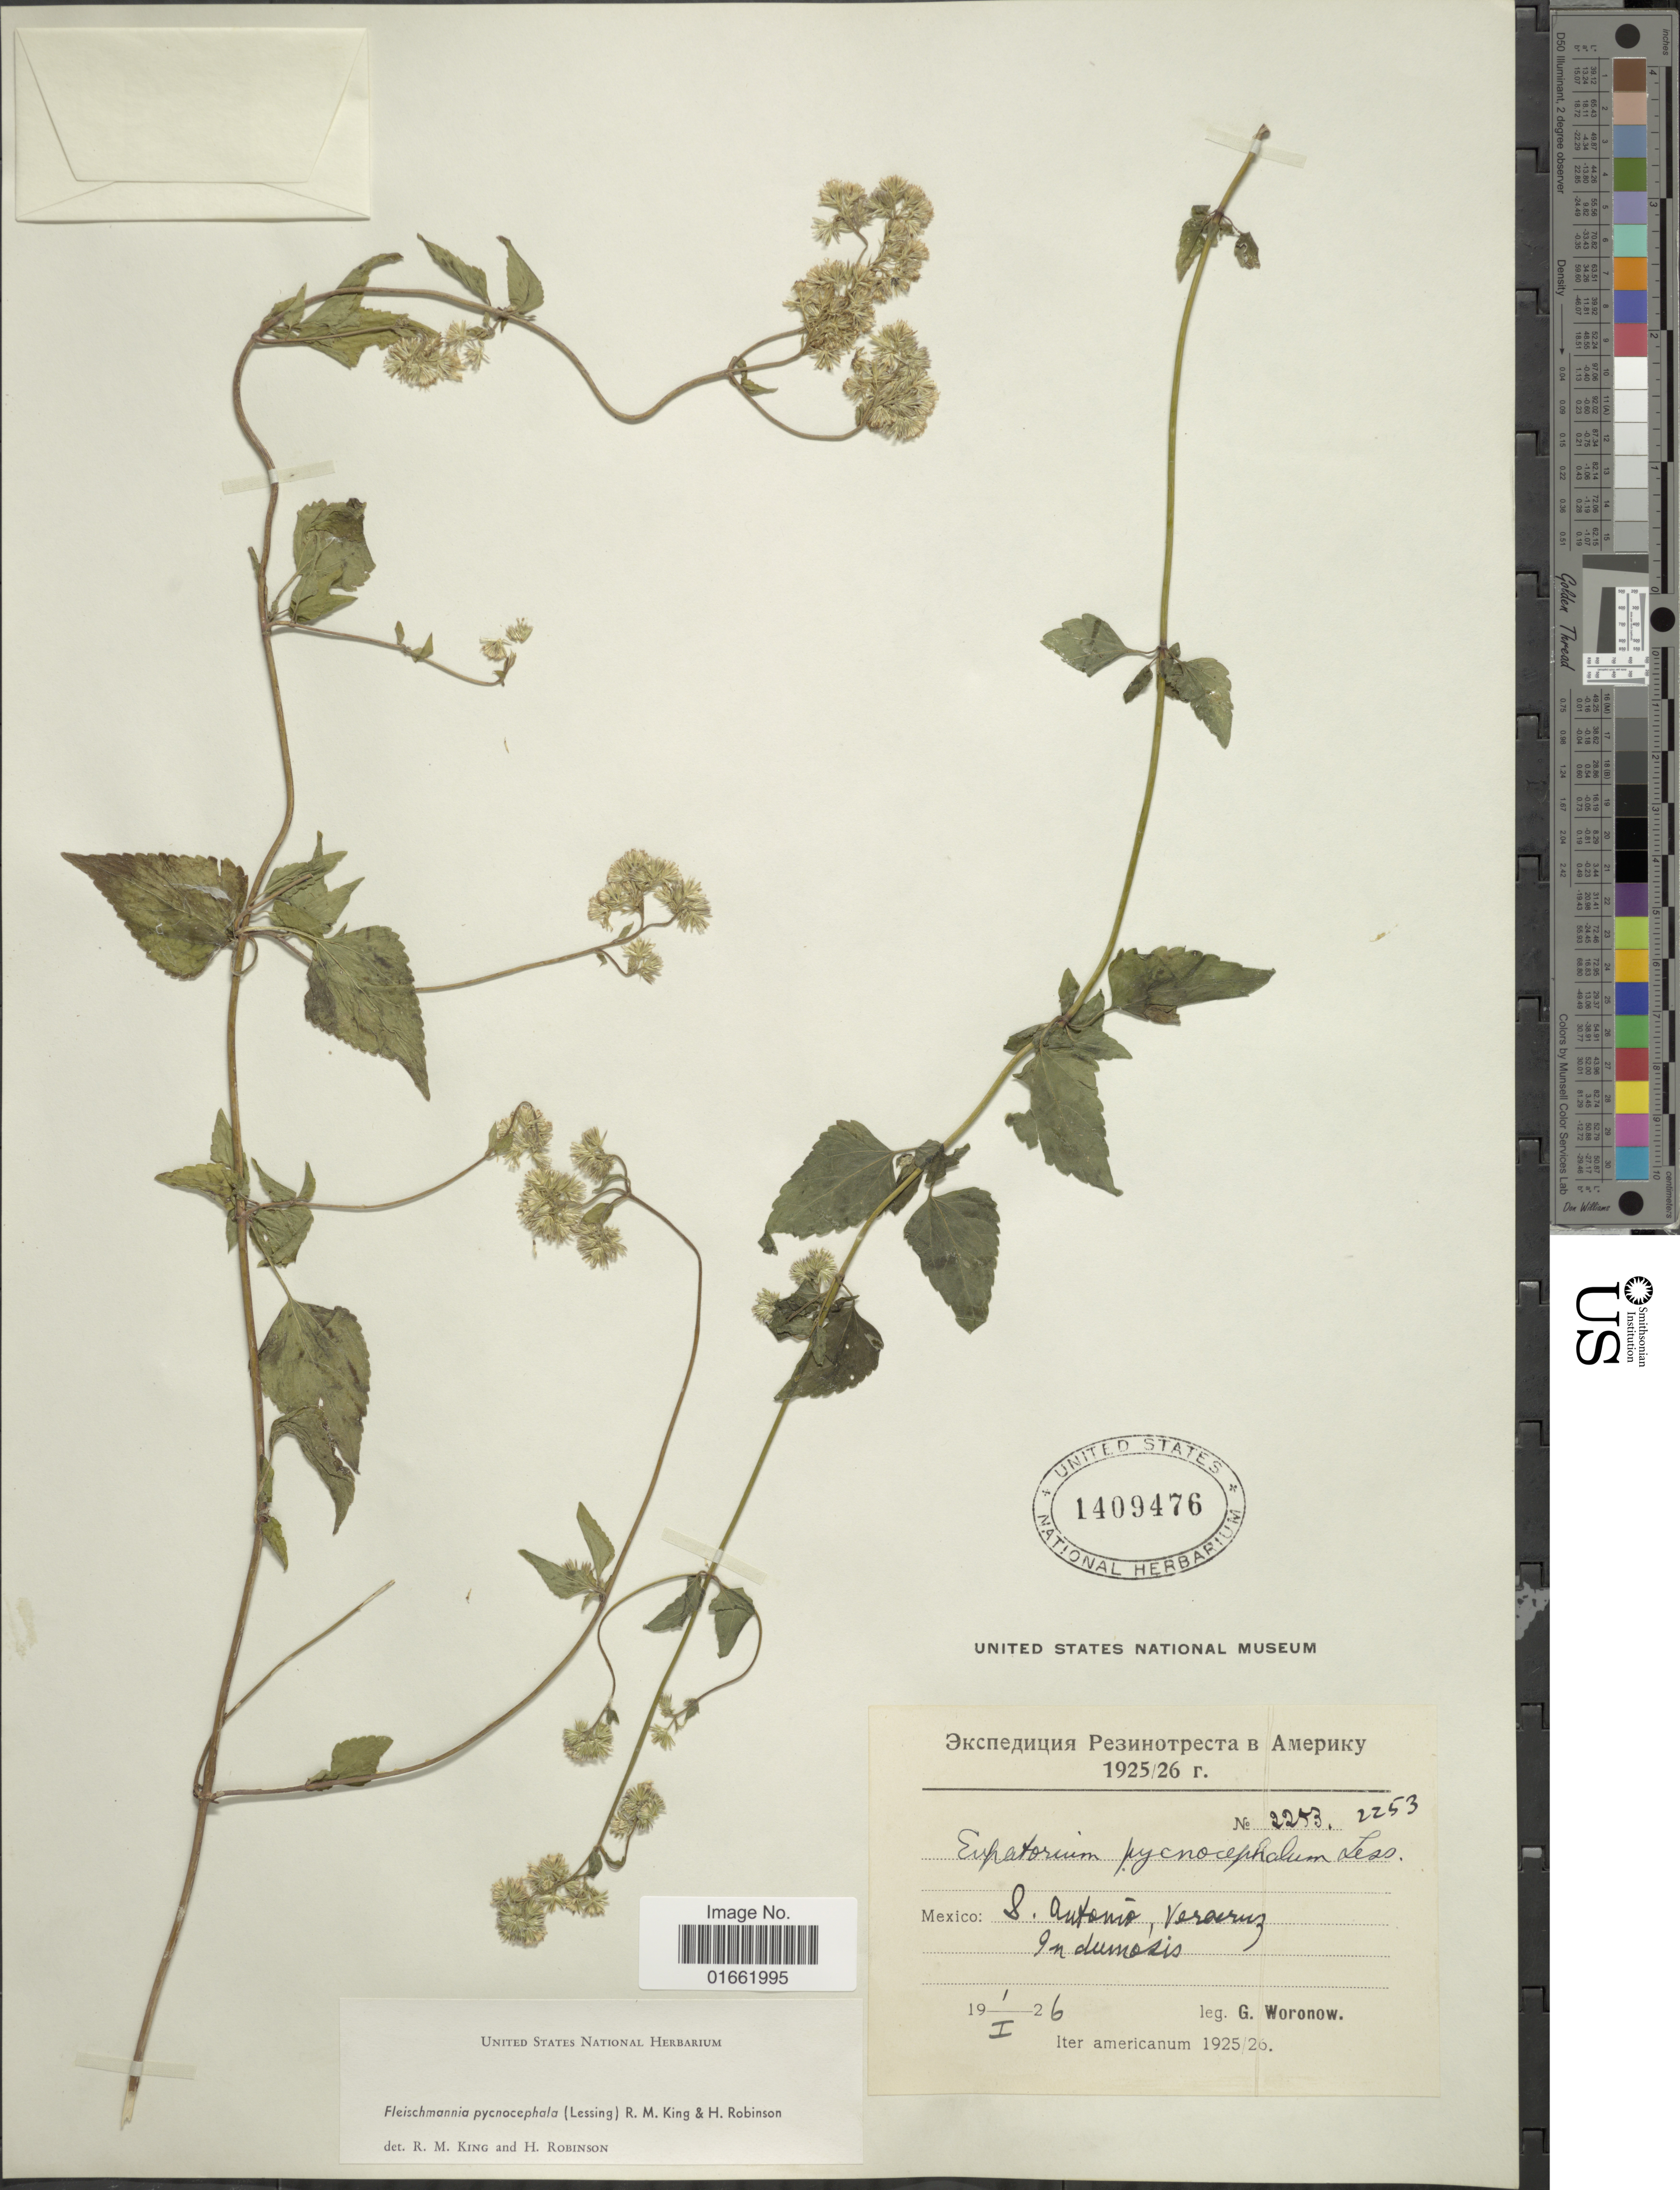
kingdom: Plantae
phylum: Tracheophyta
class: Magnoliopsida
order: Asterales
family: Asteraceae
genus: Fleischmannia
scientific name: Fleischmannia pycnocephala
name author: (Less.) R.M. King & H. Rob.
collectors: G. Woronow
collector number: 2253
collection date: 1926-01-01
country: Mexico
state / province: Veracruz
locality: Mexico: S. Antonio, Veracruz, in dumosis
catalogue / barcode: US 1409476